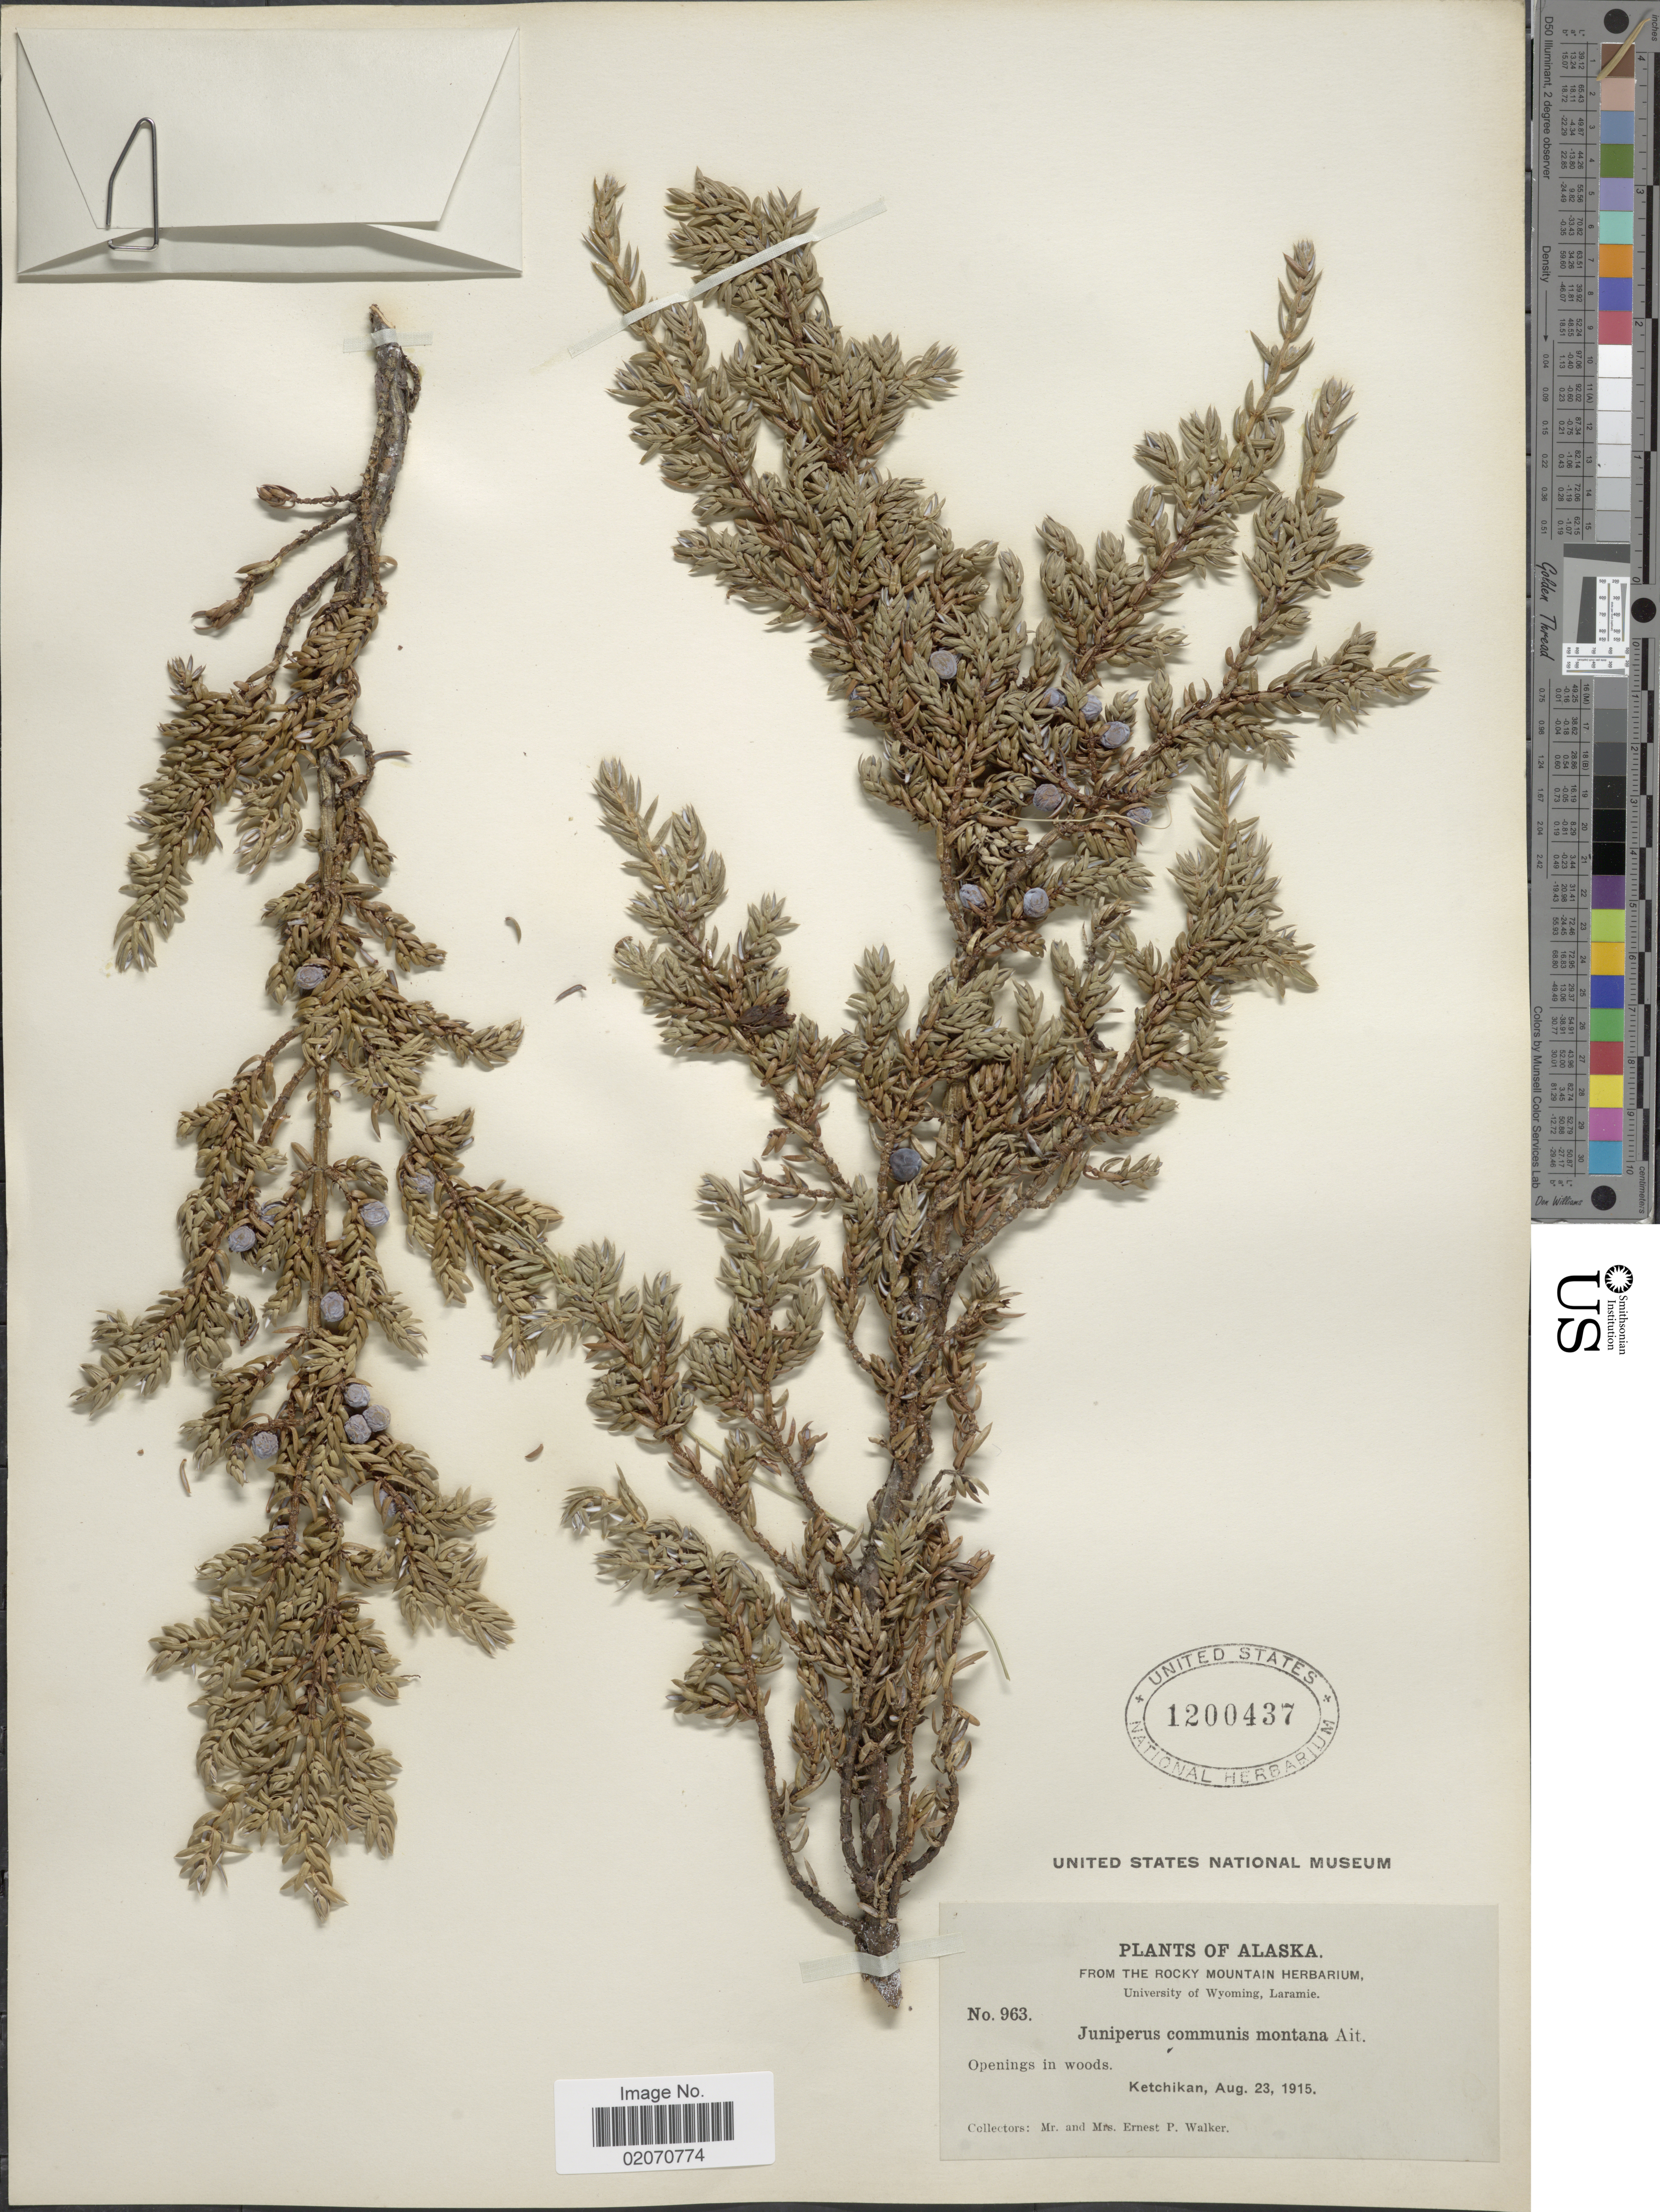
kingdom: Plantae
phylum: Tracheophyta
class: Pinopsida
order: Pinales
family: Cupressaceae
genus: Juniperus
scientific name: Juniperus communis subsp. nana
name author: (Willd.) Syme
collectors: E. P. Walker & E. Walker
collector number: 963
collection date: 1915-08-23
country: United States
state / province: Alaska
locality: Ketchikan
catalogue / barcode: US 1200437